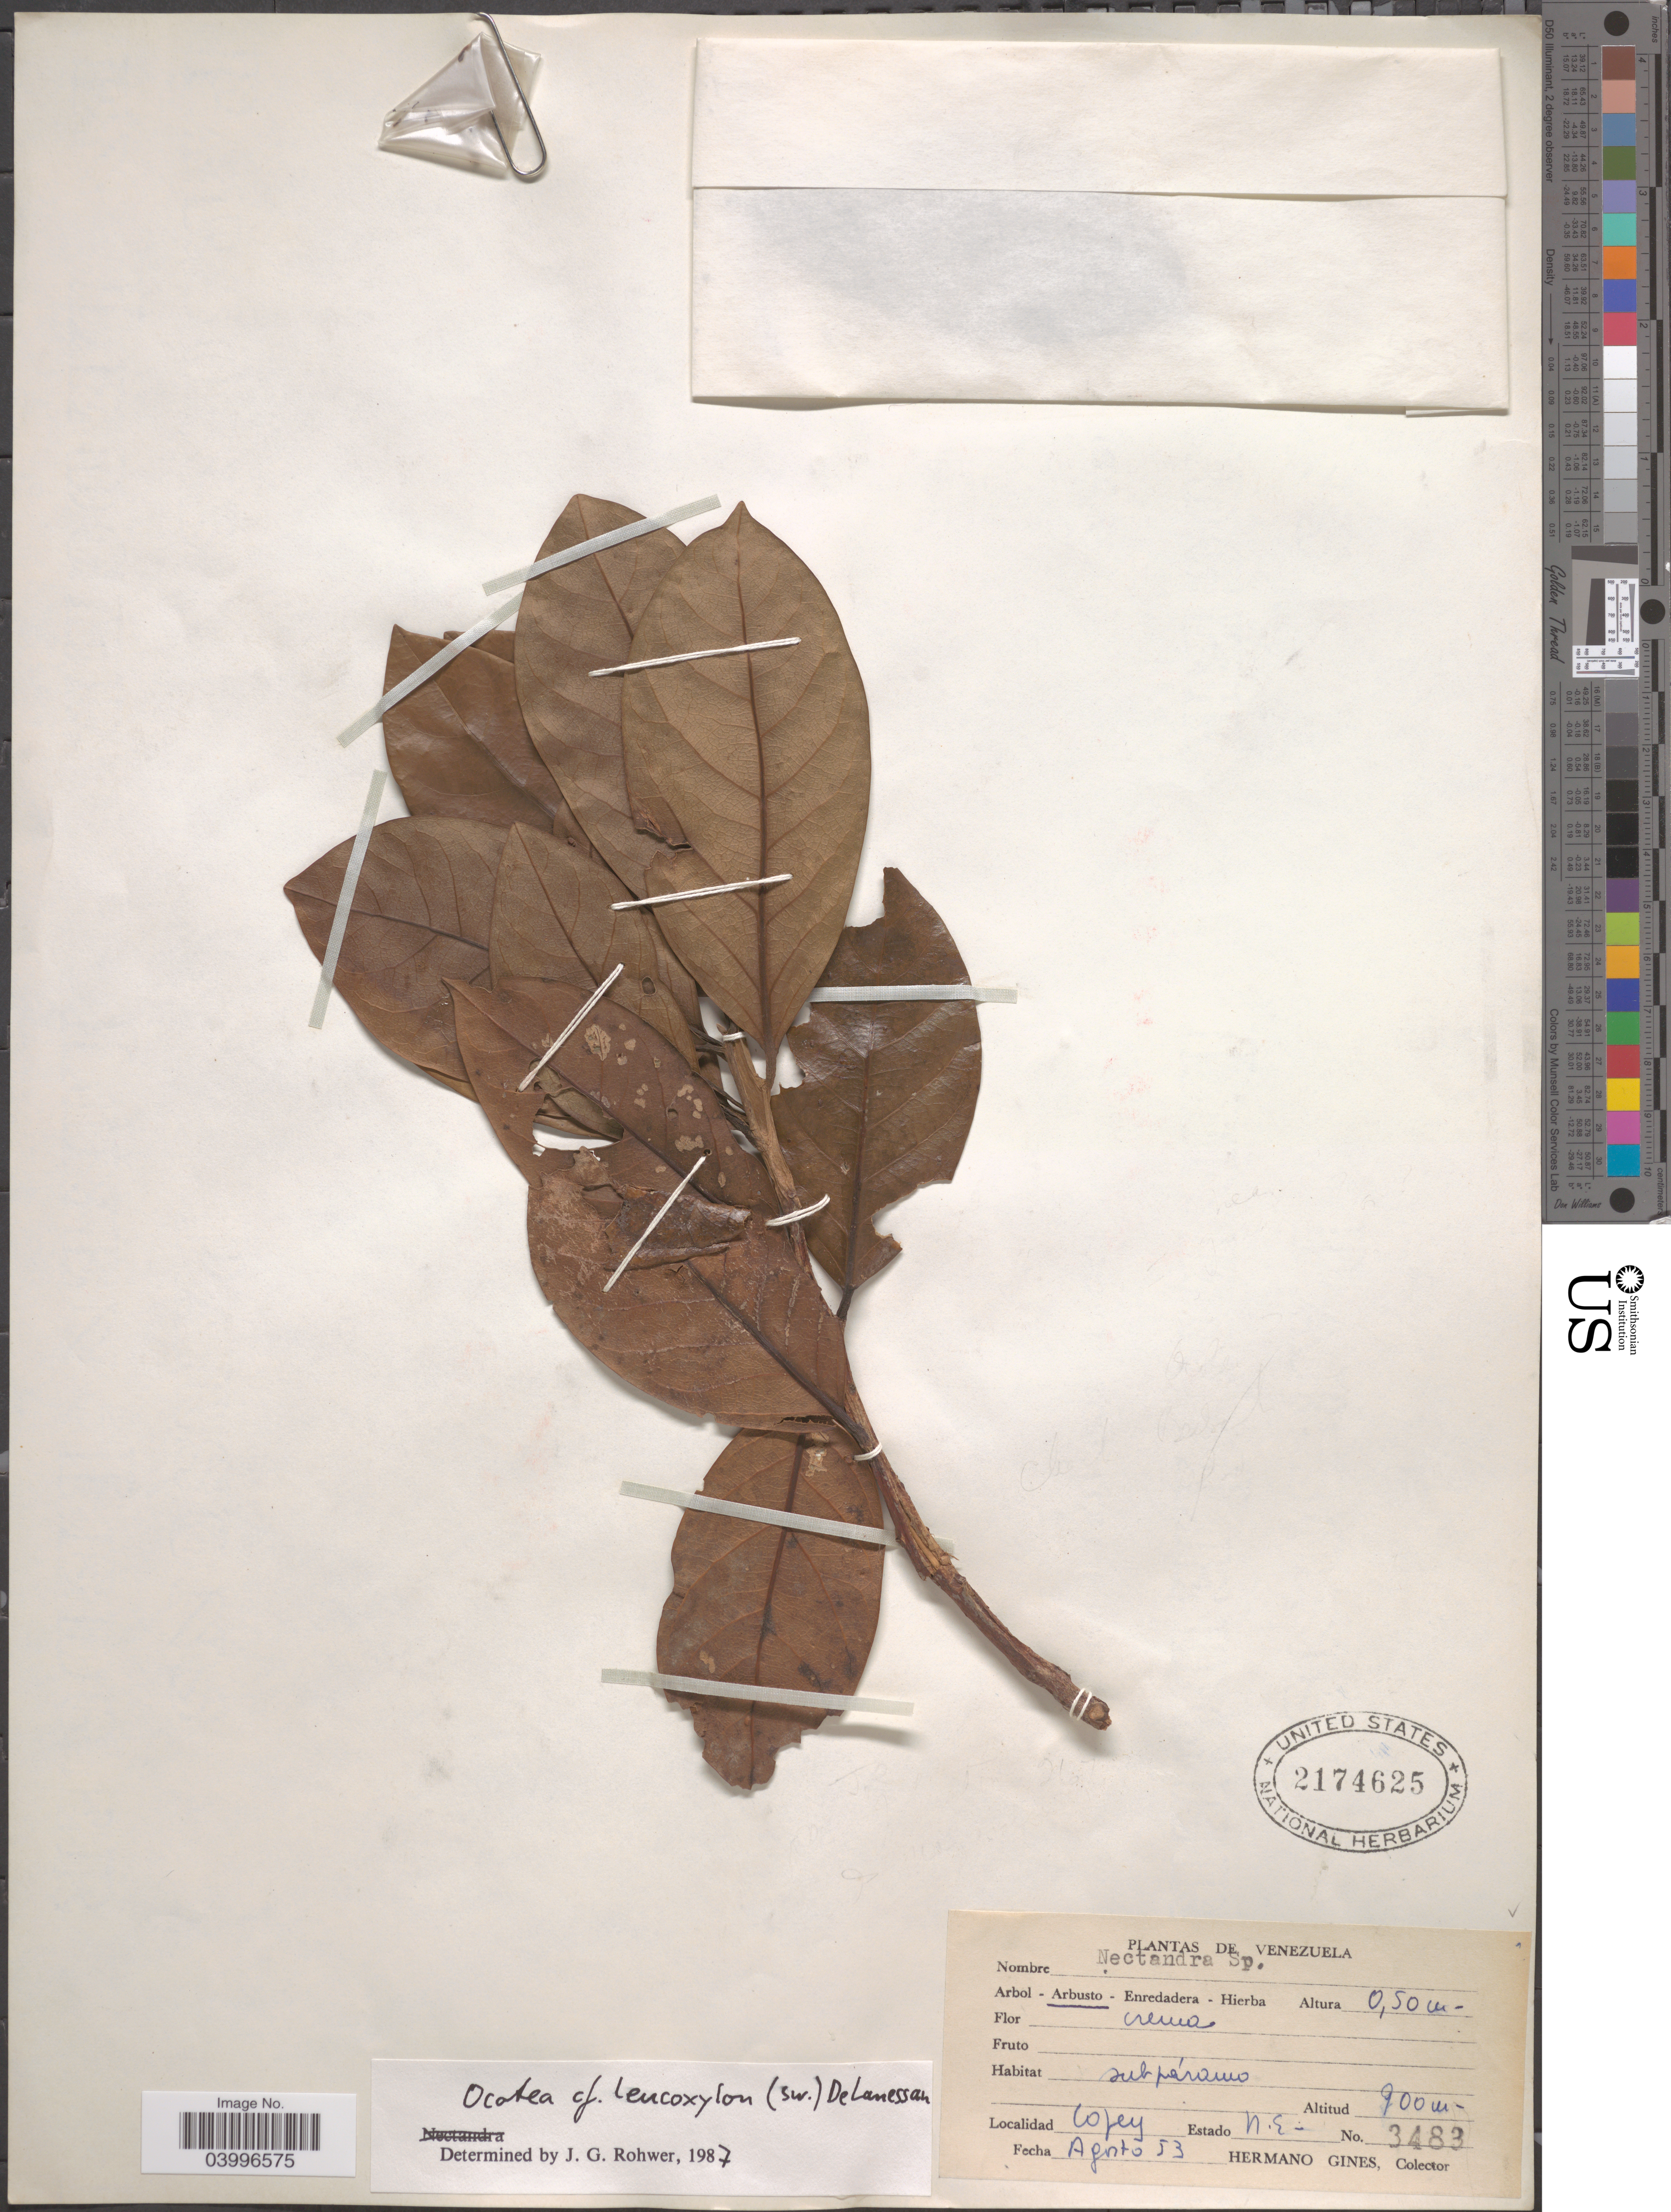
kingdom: Plantae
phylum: Tracheophyta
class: Magnoliopsida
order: Laurales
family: Lauraceae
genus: Ocotea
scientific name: Ocotea leucoxylon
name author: (Sw.) Laness.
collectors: Bro. Gines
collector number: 3483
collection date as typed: Transcribed d/m/y: /8/53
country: Venezuela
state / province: Nueva Esparta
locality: Copey. Estado N. E.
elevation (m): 900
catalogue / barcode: US 2174625